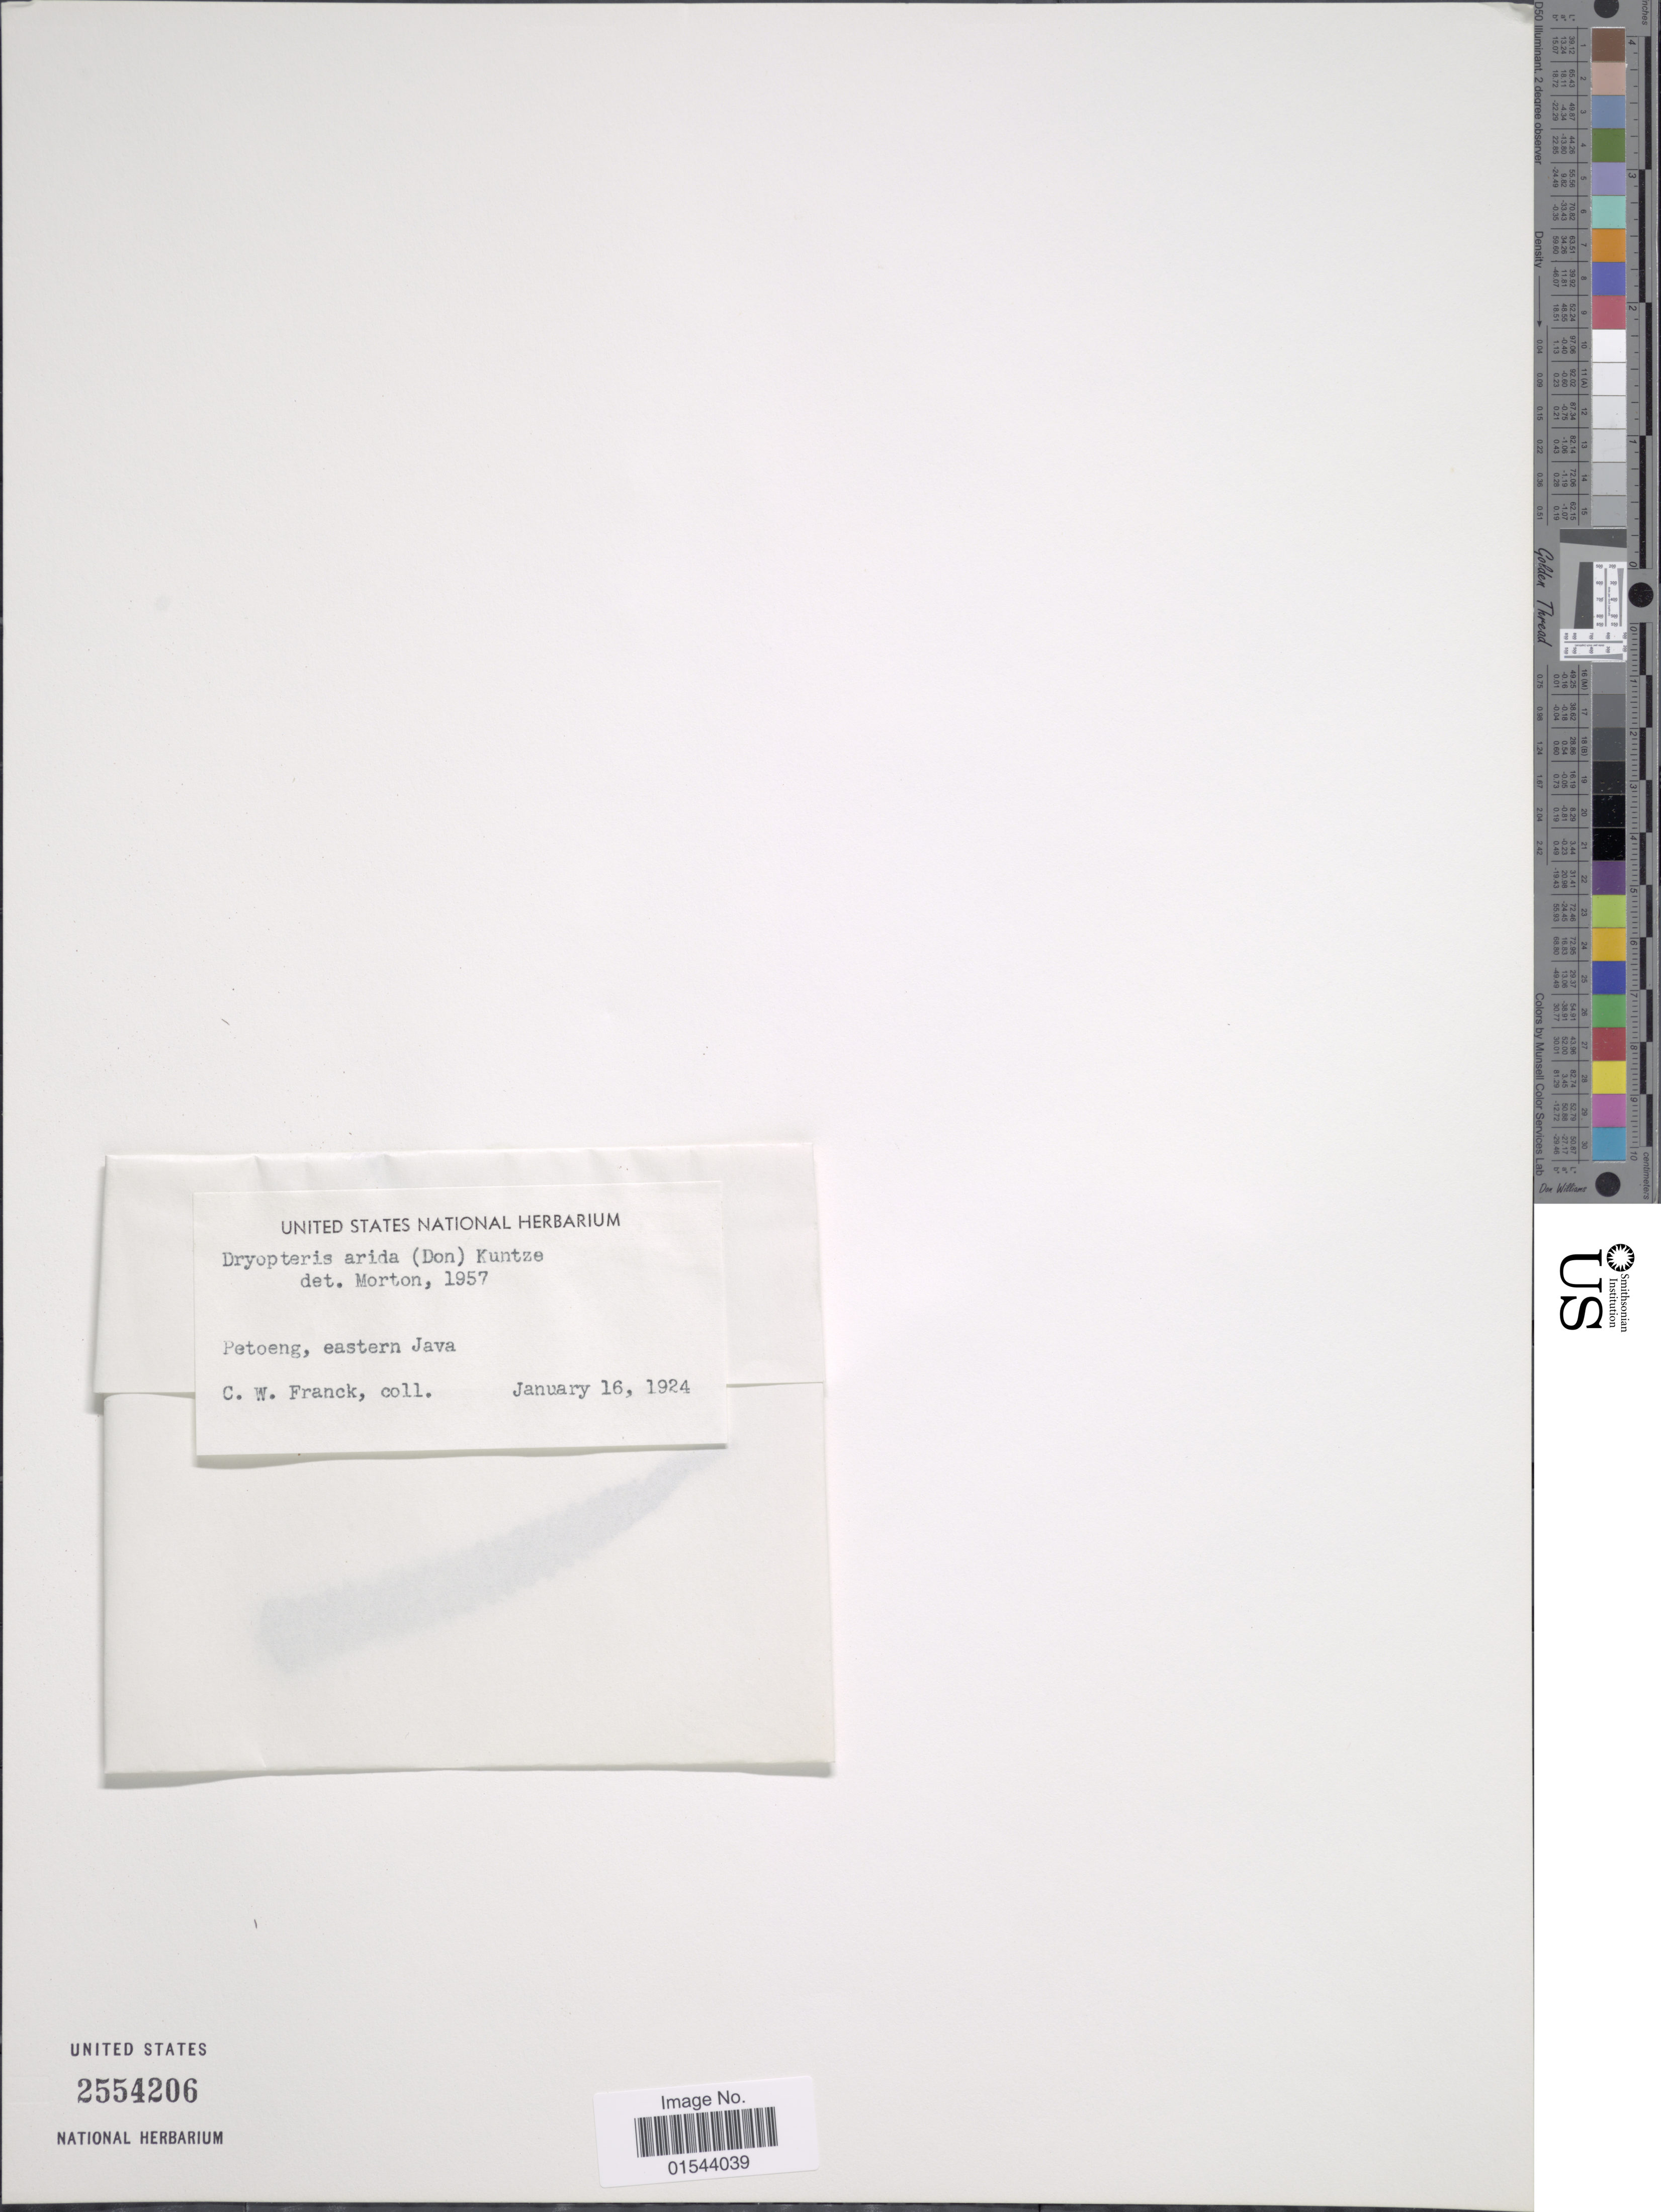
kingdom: Plantae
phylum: Tracheophyta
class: Polypodiopsida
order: Polypodiales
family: Thelypteridaceae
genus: Christella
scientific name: Christella arida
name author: (D. Don) Holttum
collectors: C. Franck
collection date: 1924-01-16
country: Indonesia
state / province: Java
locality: Petoeng, eastern Java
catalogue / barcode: US 2554206